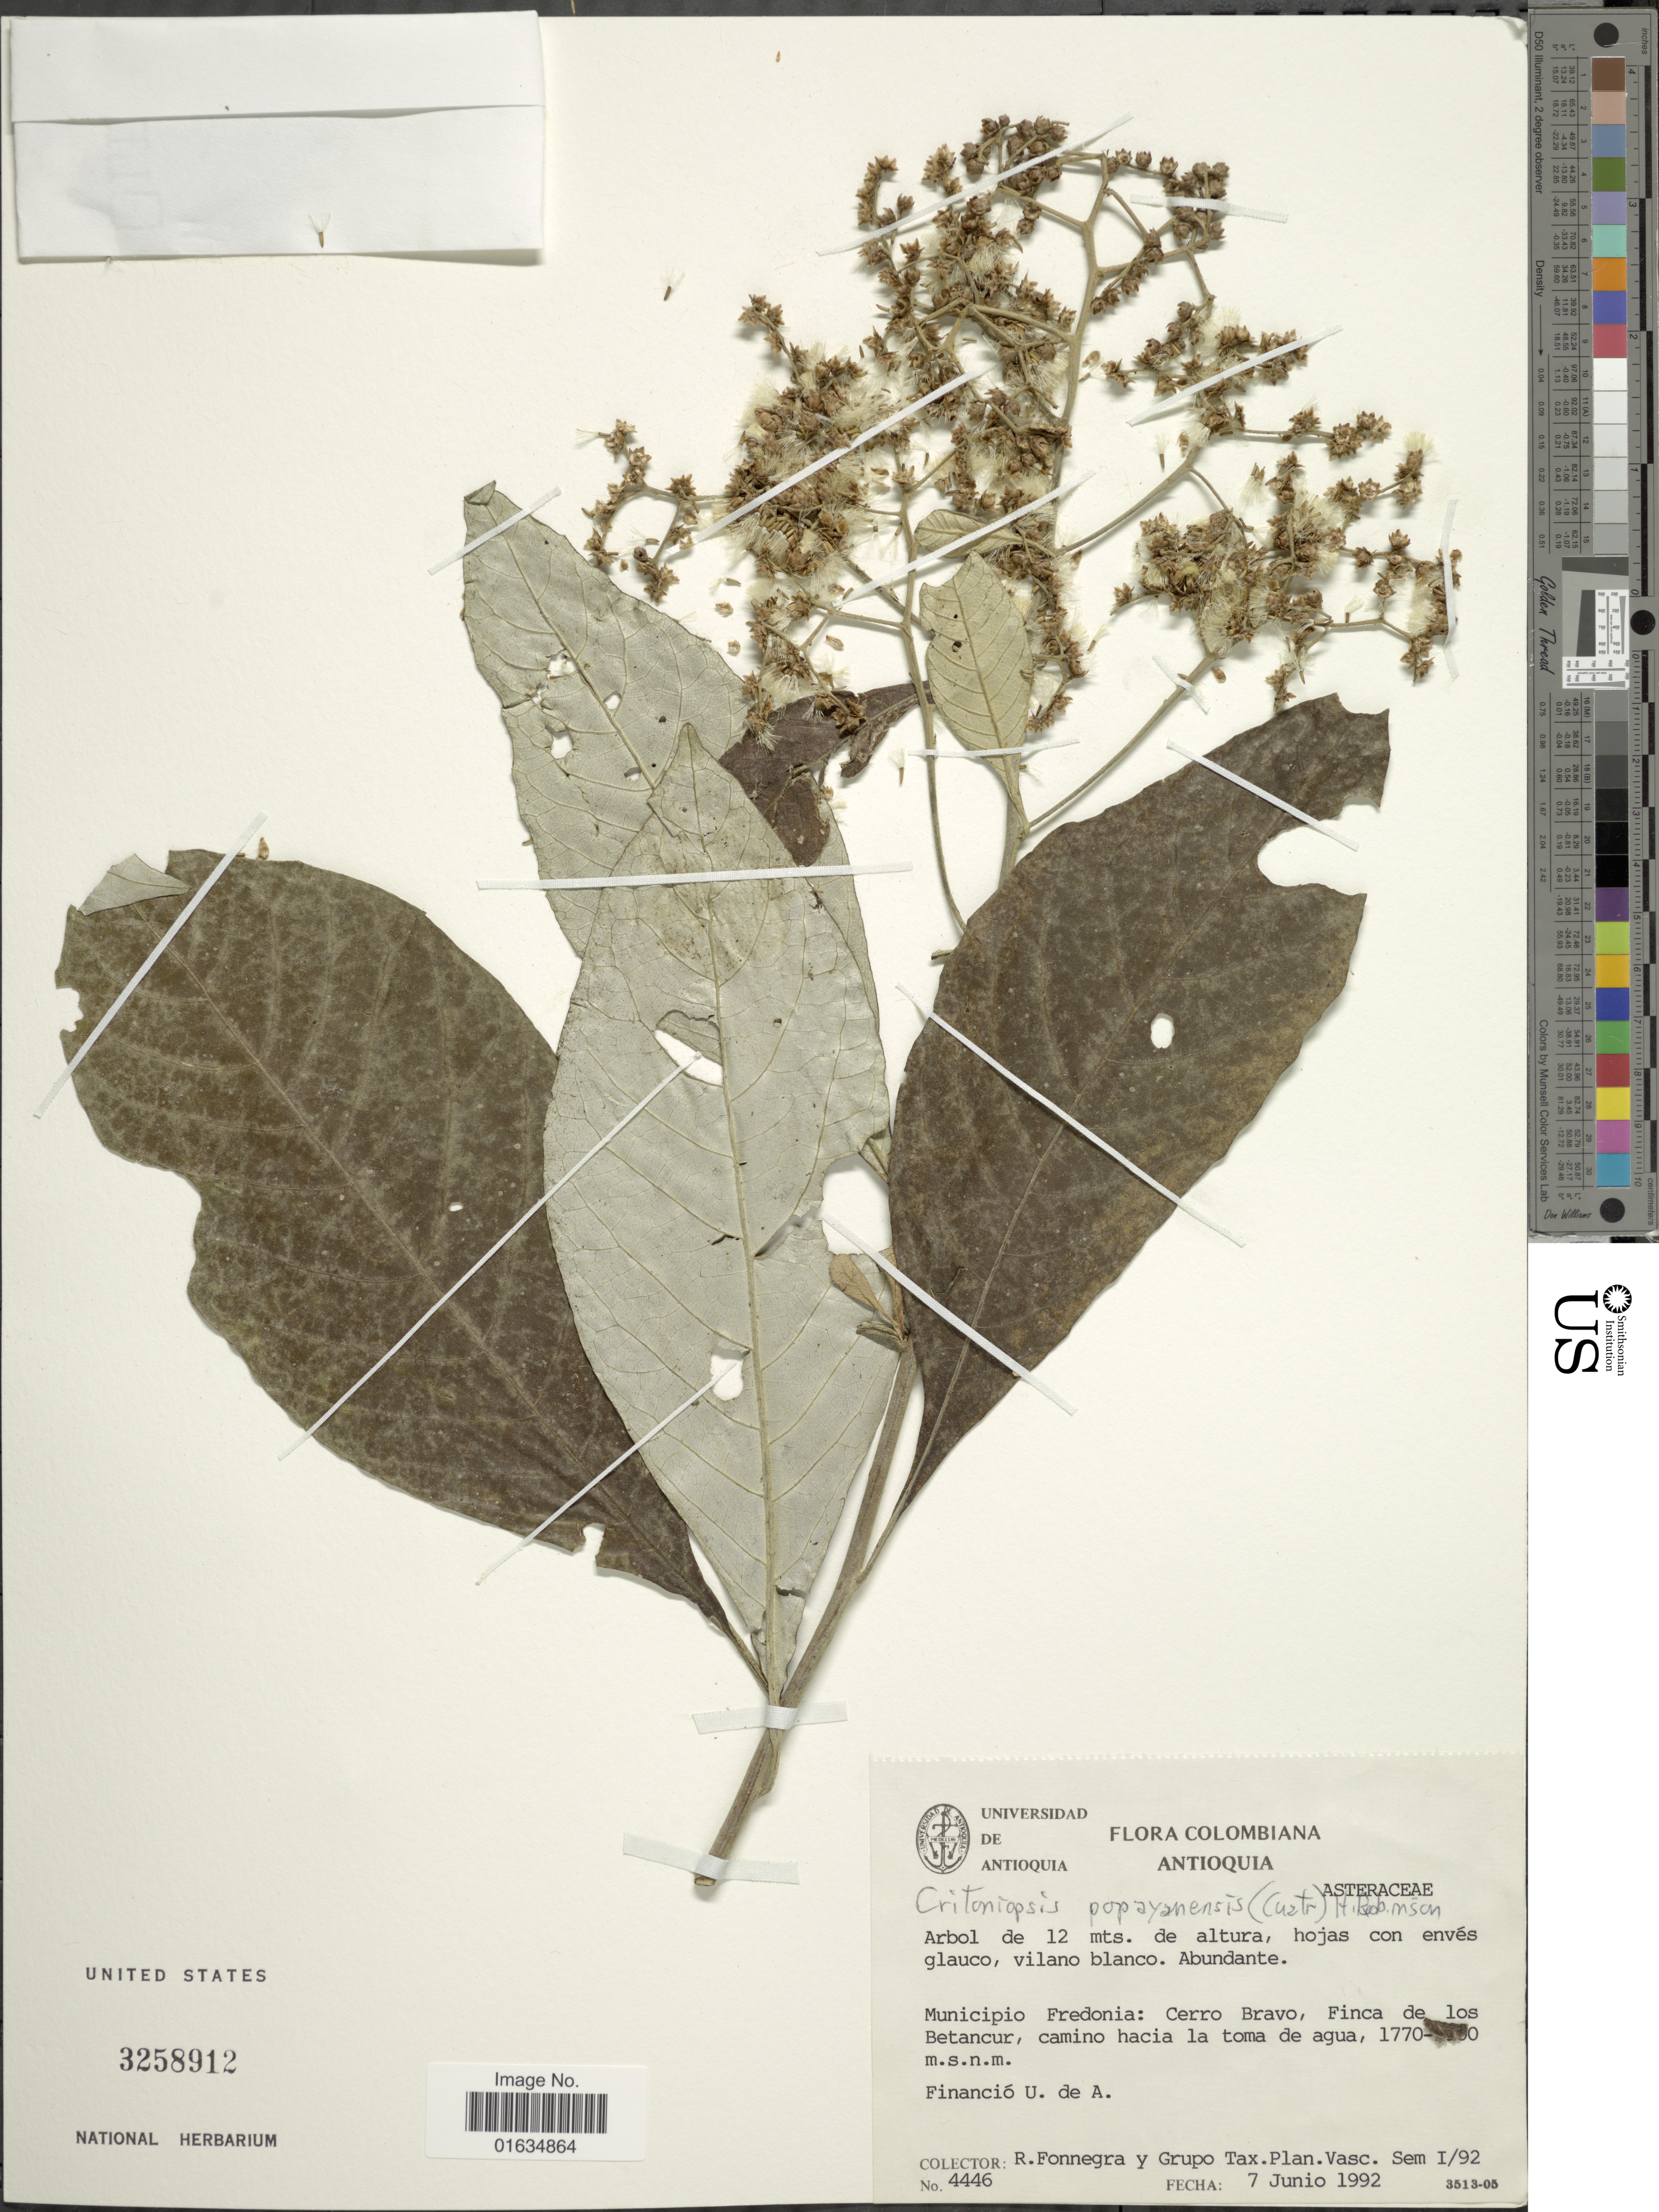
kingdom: Plantae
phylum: Tracheophyta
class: Magnoliopsida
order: Asterales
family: Asteraceae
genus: Critoniopsis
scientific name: Critoniopsis popayanensis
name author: (Cuatrec.) H. Rob.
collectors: R. Fonnegra & Grupo Tax. Plan. Vasc. Sem 1/92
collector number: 4446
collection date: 1992-06-07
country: Colombia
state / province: Antioquia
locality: Municipio Fredonia, Cerro Bravo, Finca de los Betancur, camino hacia la toma de agua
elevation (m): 1770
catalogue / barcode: US 3258912